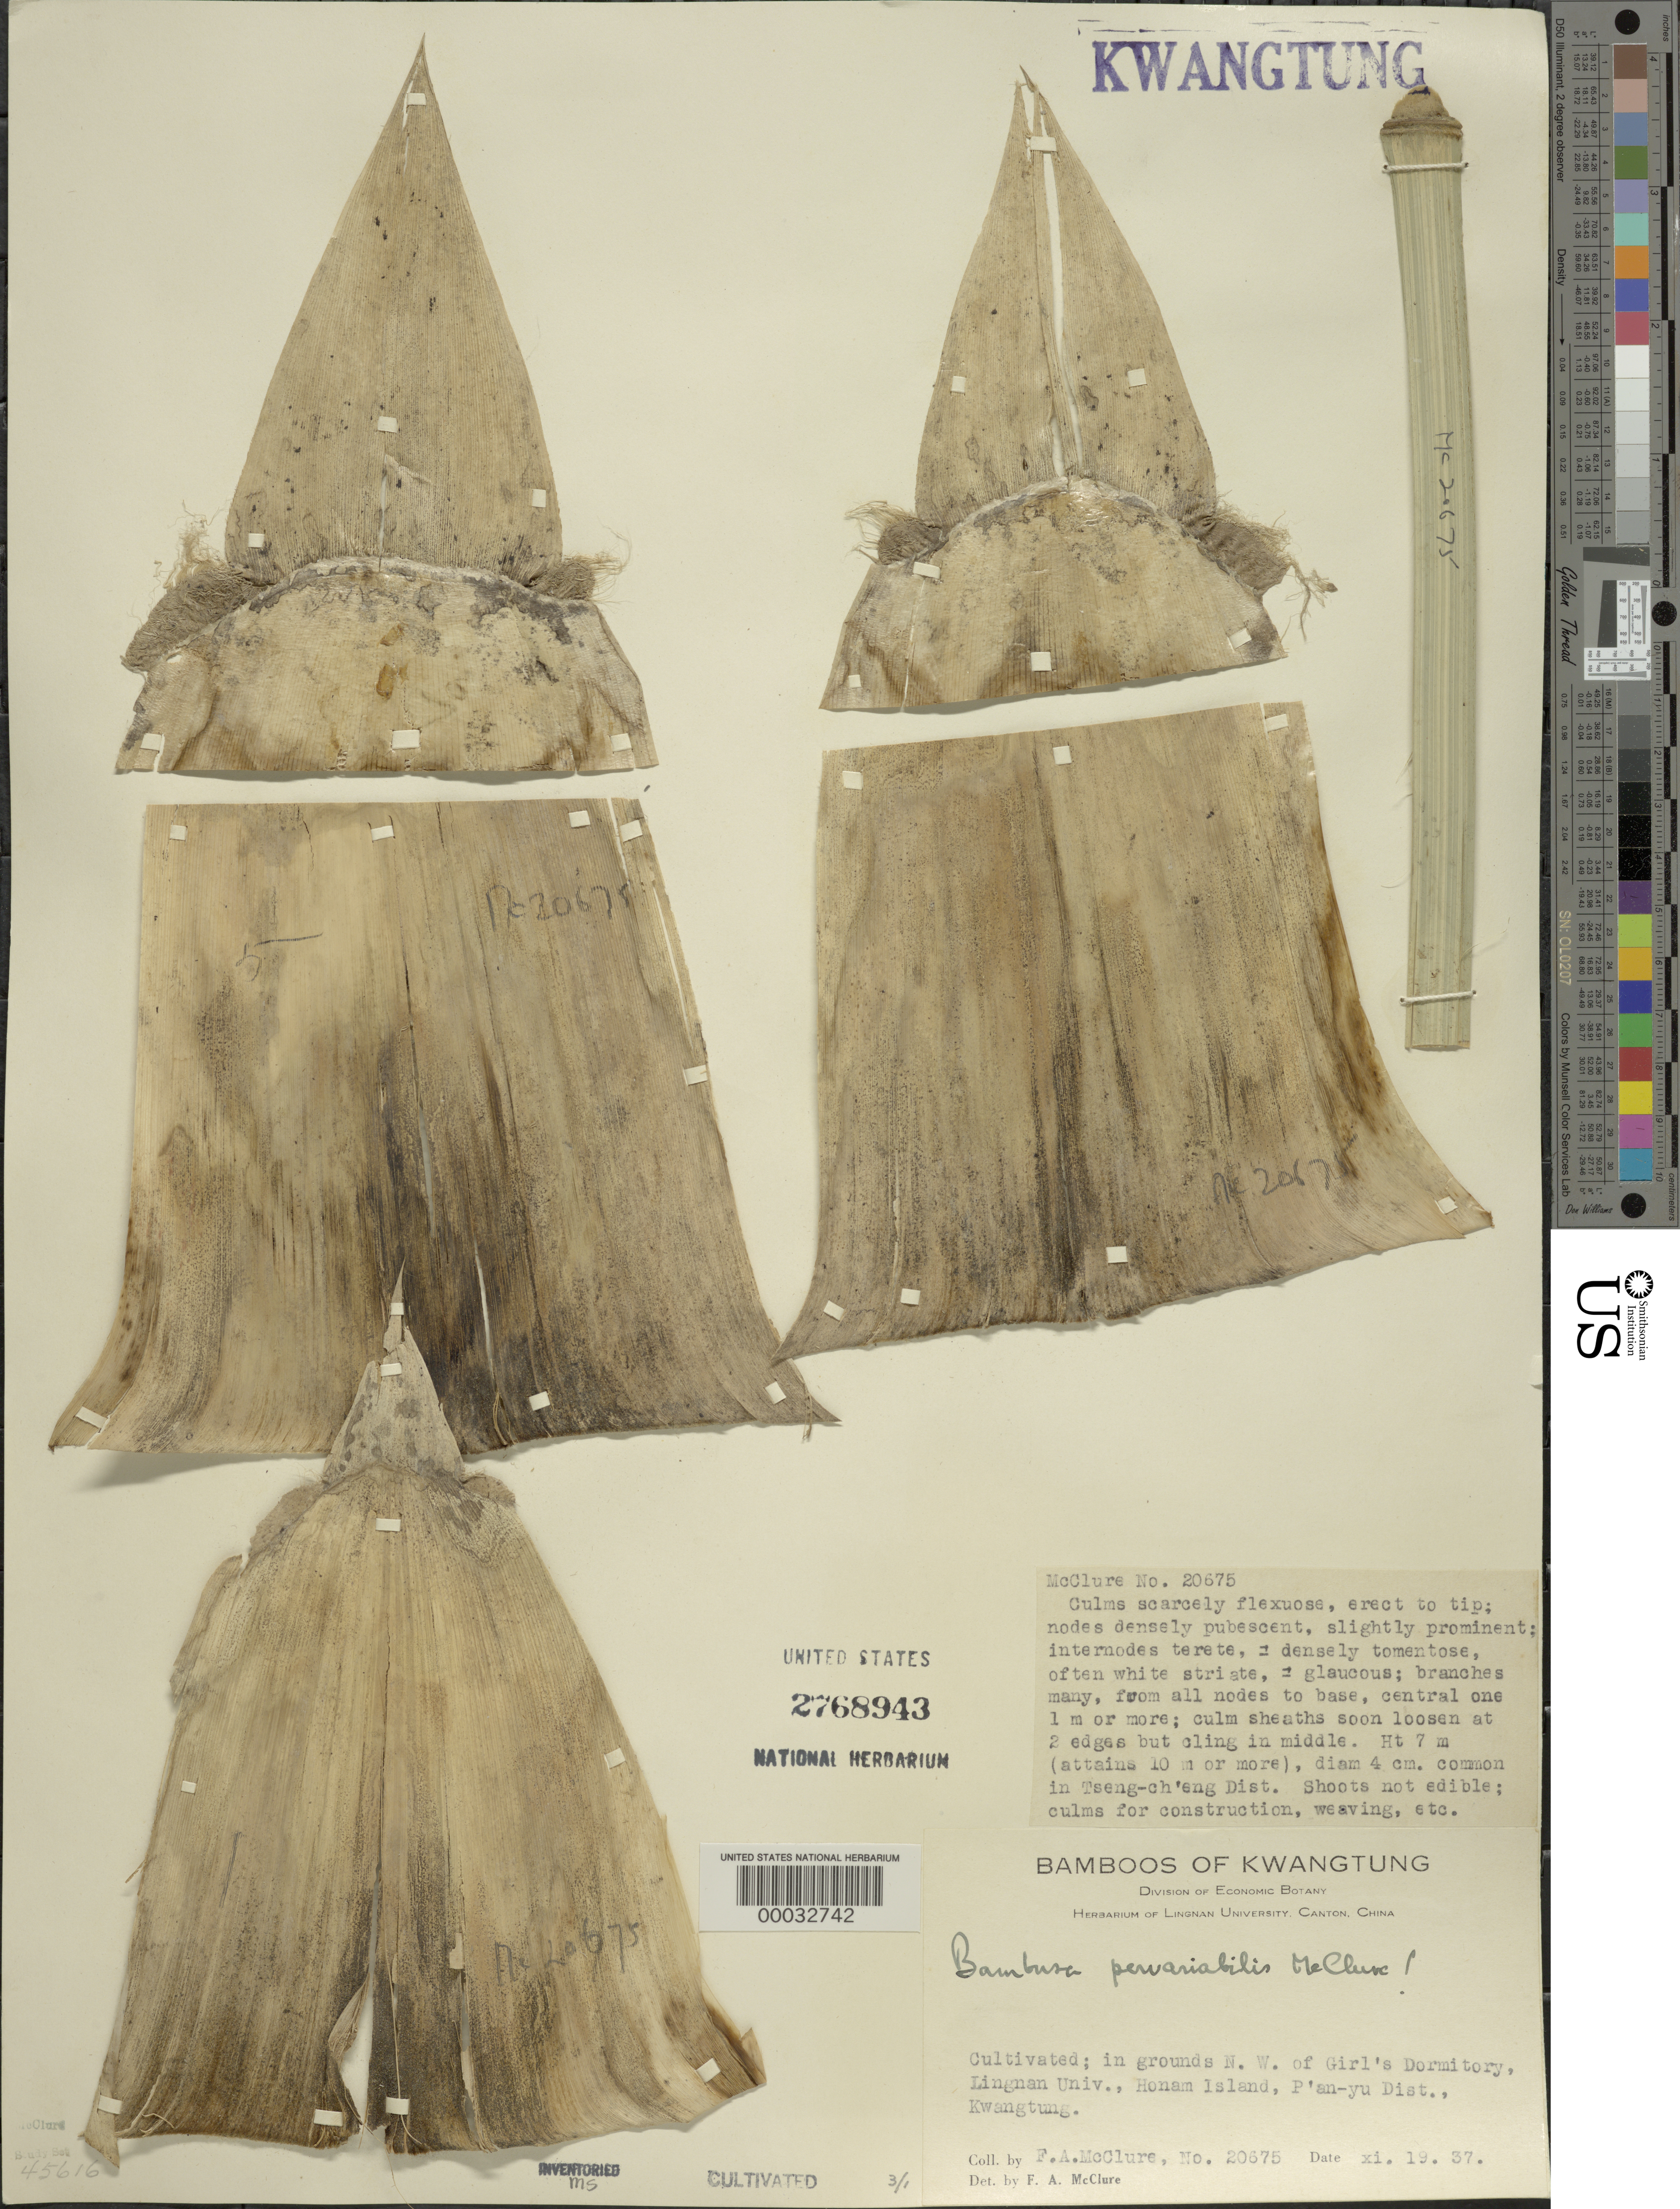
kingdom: Plantae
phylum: Tracheophyta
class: Liliopsida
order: Poales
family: Poaceae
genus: Bambusa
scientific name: Bambusa pervariabilis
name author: McClure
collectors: F. A. McClure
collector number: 20675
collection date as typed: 19 Nov 1937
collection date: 1937-11-19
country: China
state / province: Guangdong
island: Honam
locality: Lingnan university campus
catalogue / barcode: US 2768943